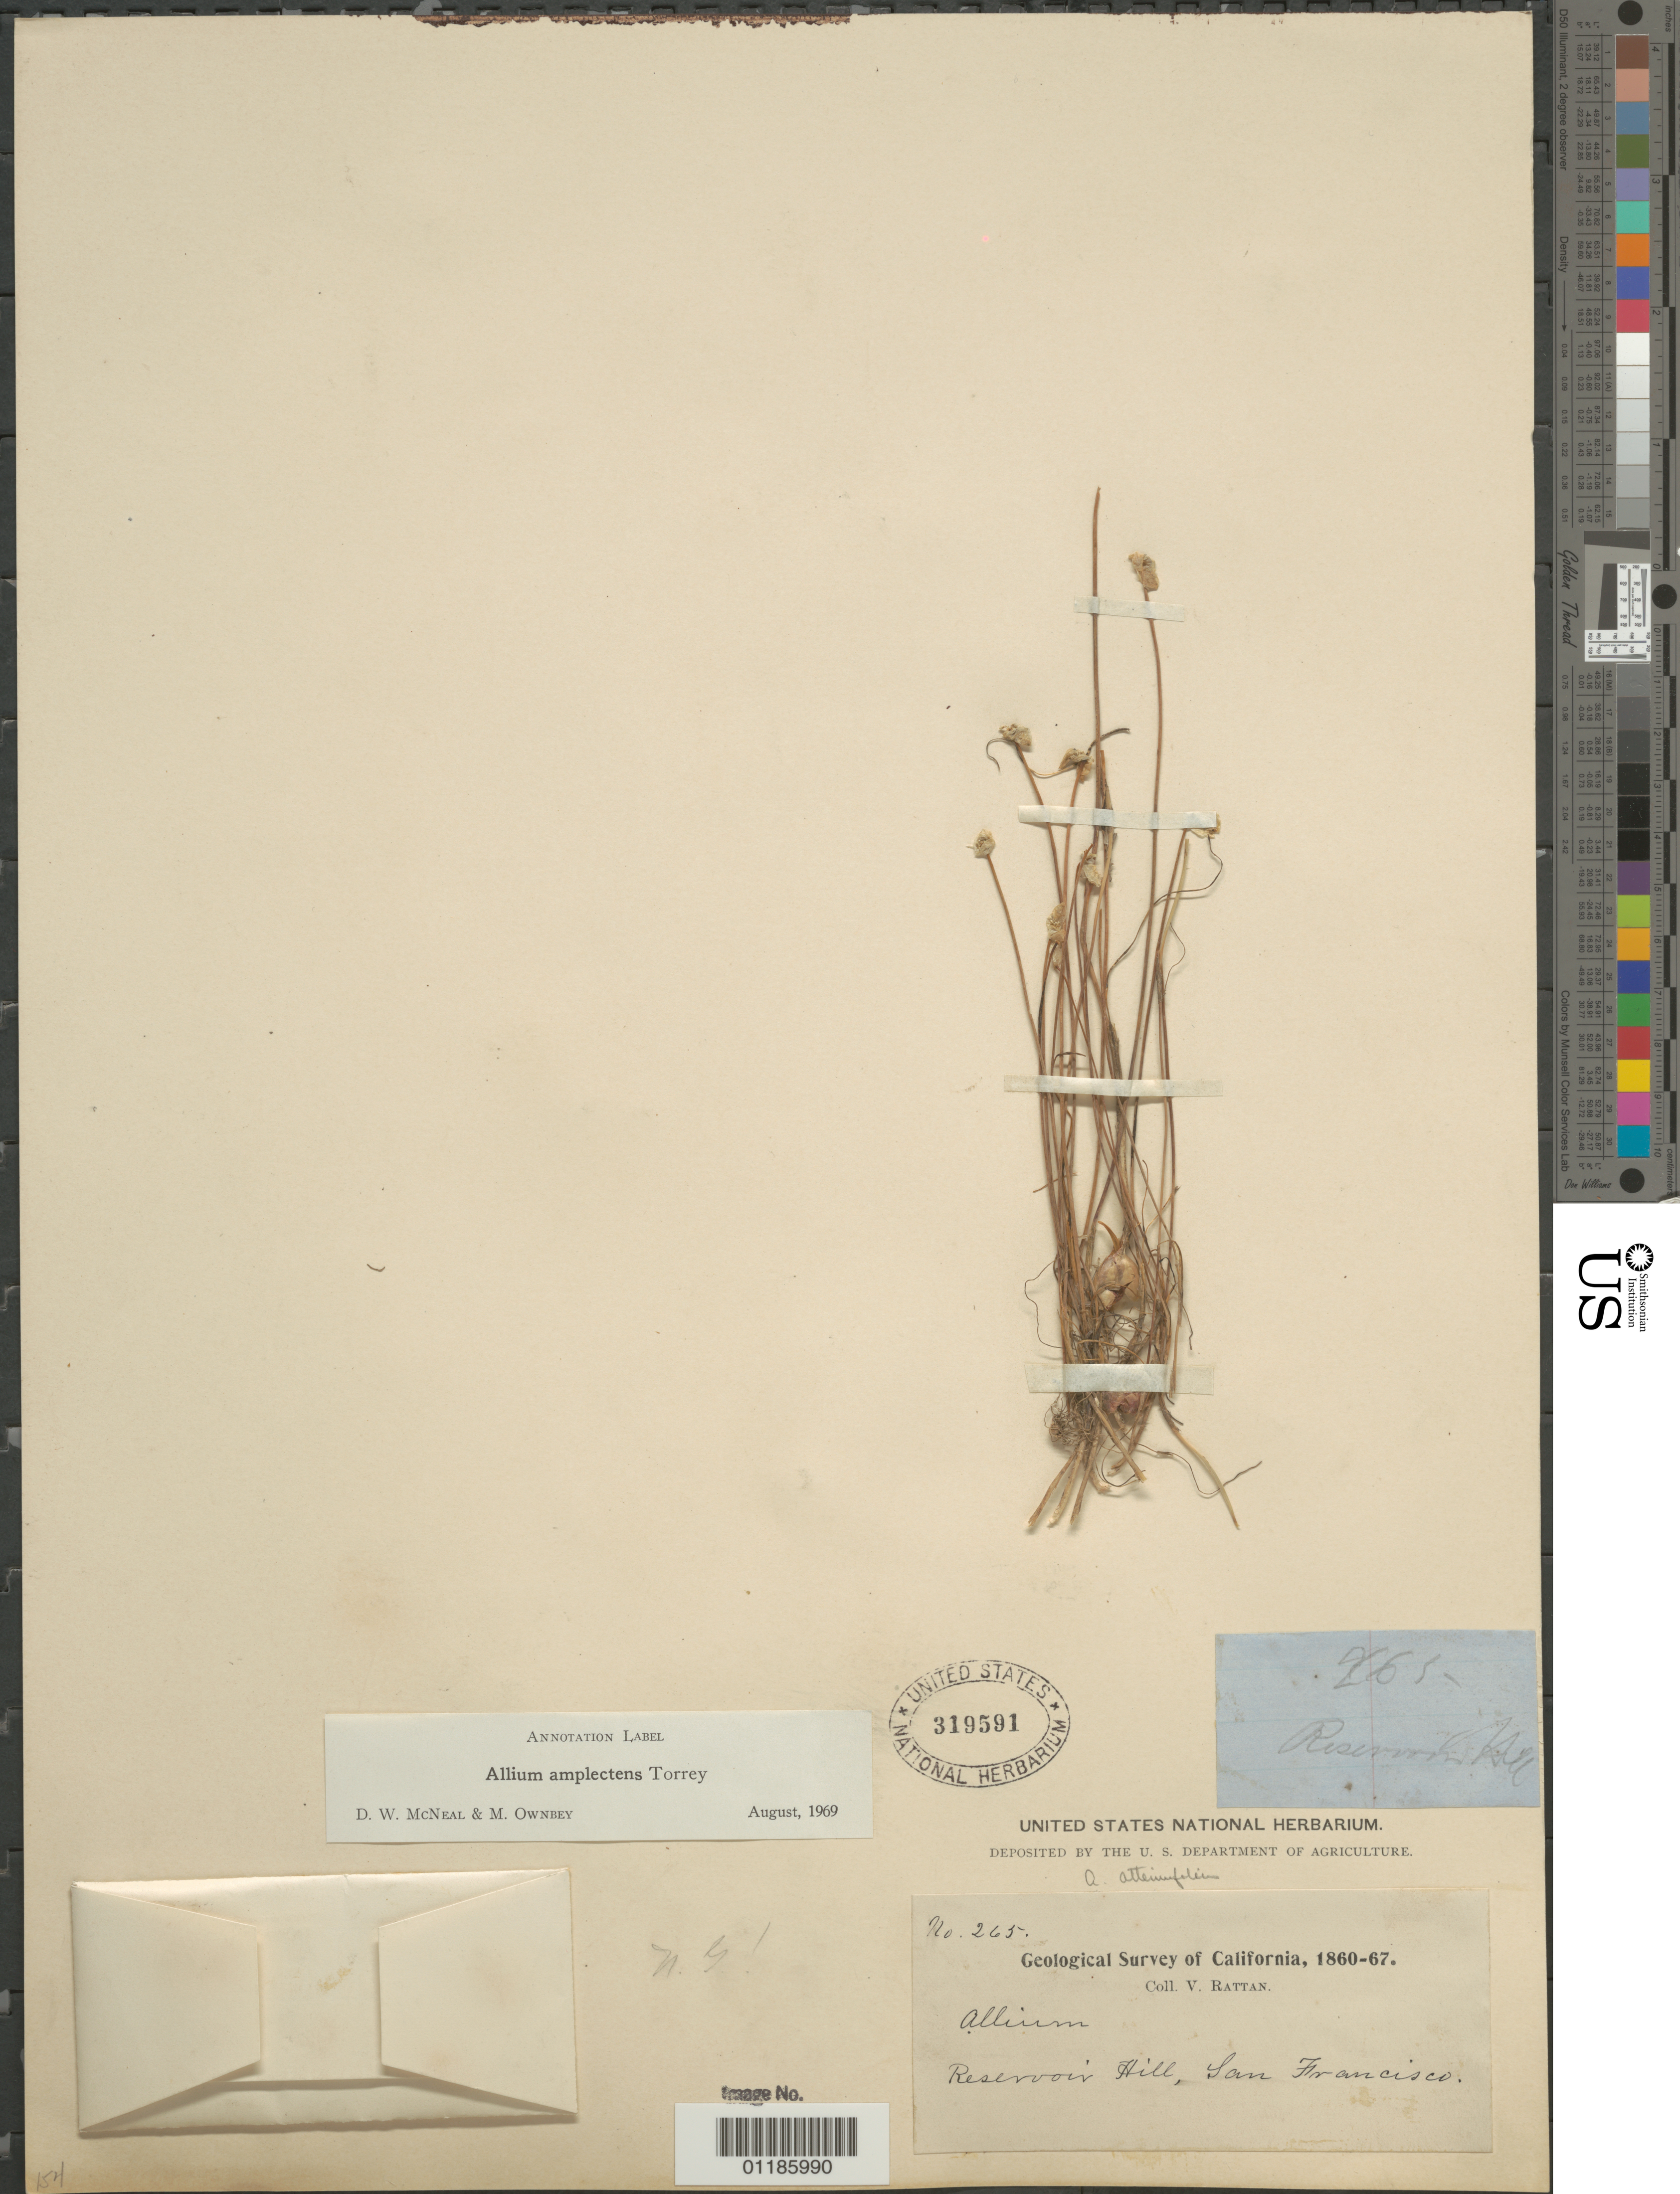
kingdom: Plantae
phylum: Tracheophyta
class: Liliopsida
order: Asparagales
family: Amaryllidaceae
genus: Allium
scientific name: Allium amplectens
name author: Torr.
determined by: McNeal, D. W.; Ownbey, F. M.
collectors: V. Rattan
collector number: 265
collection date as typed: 1860 to -- --- 1867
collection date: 1860/1867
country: United States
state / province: California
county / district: San Francisco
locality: San Francisco, Reservoir Hill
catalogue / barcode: US 319591